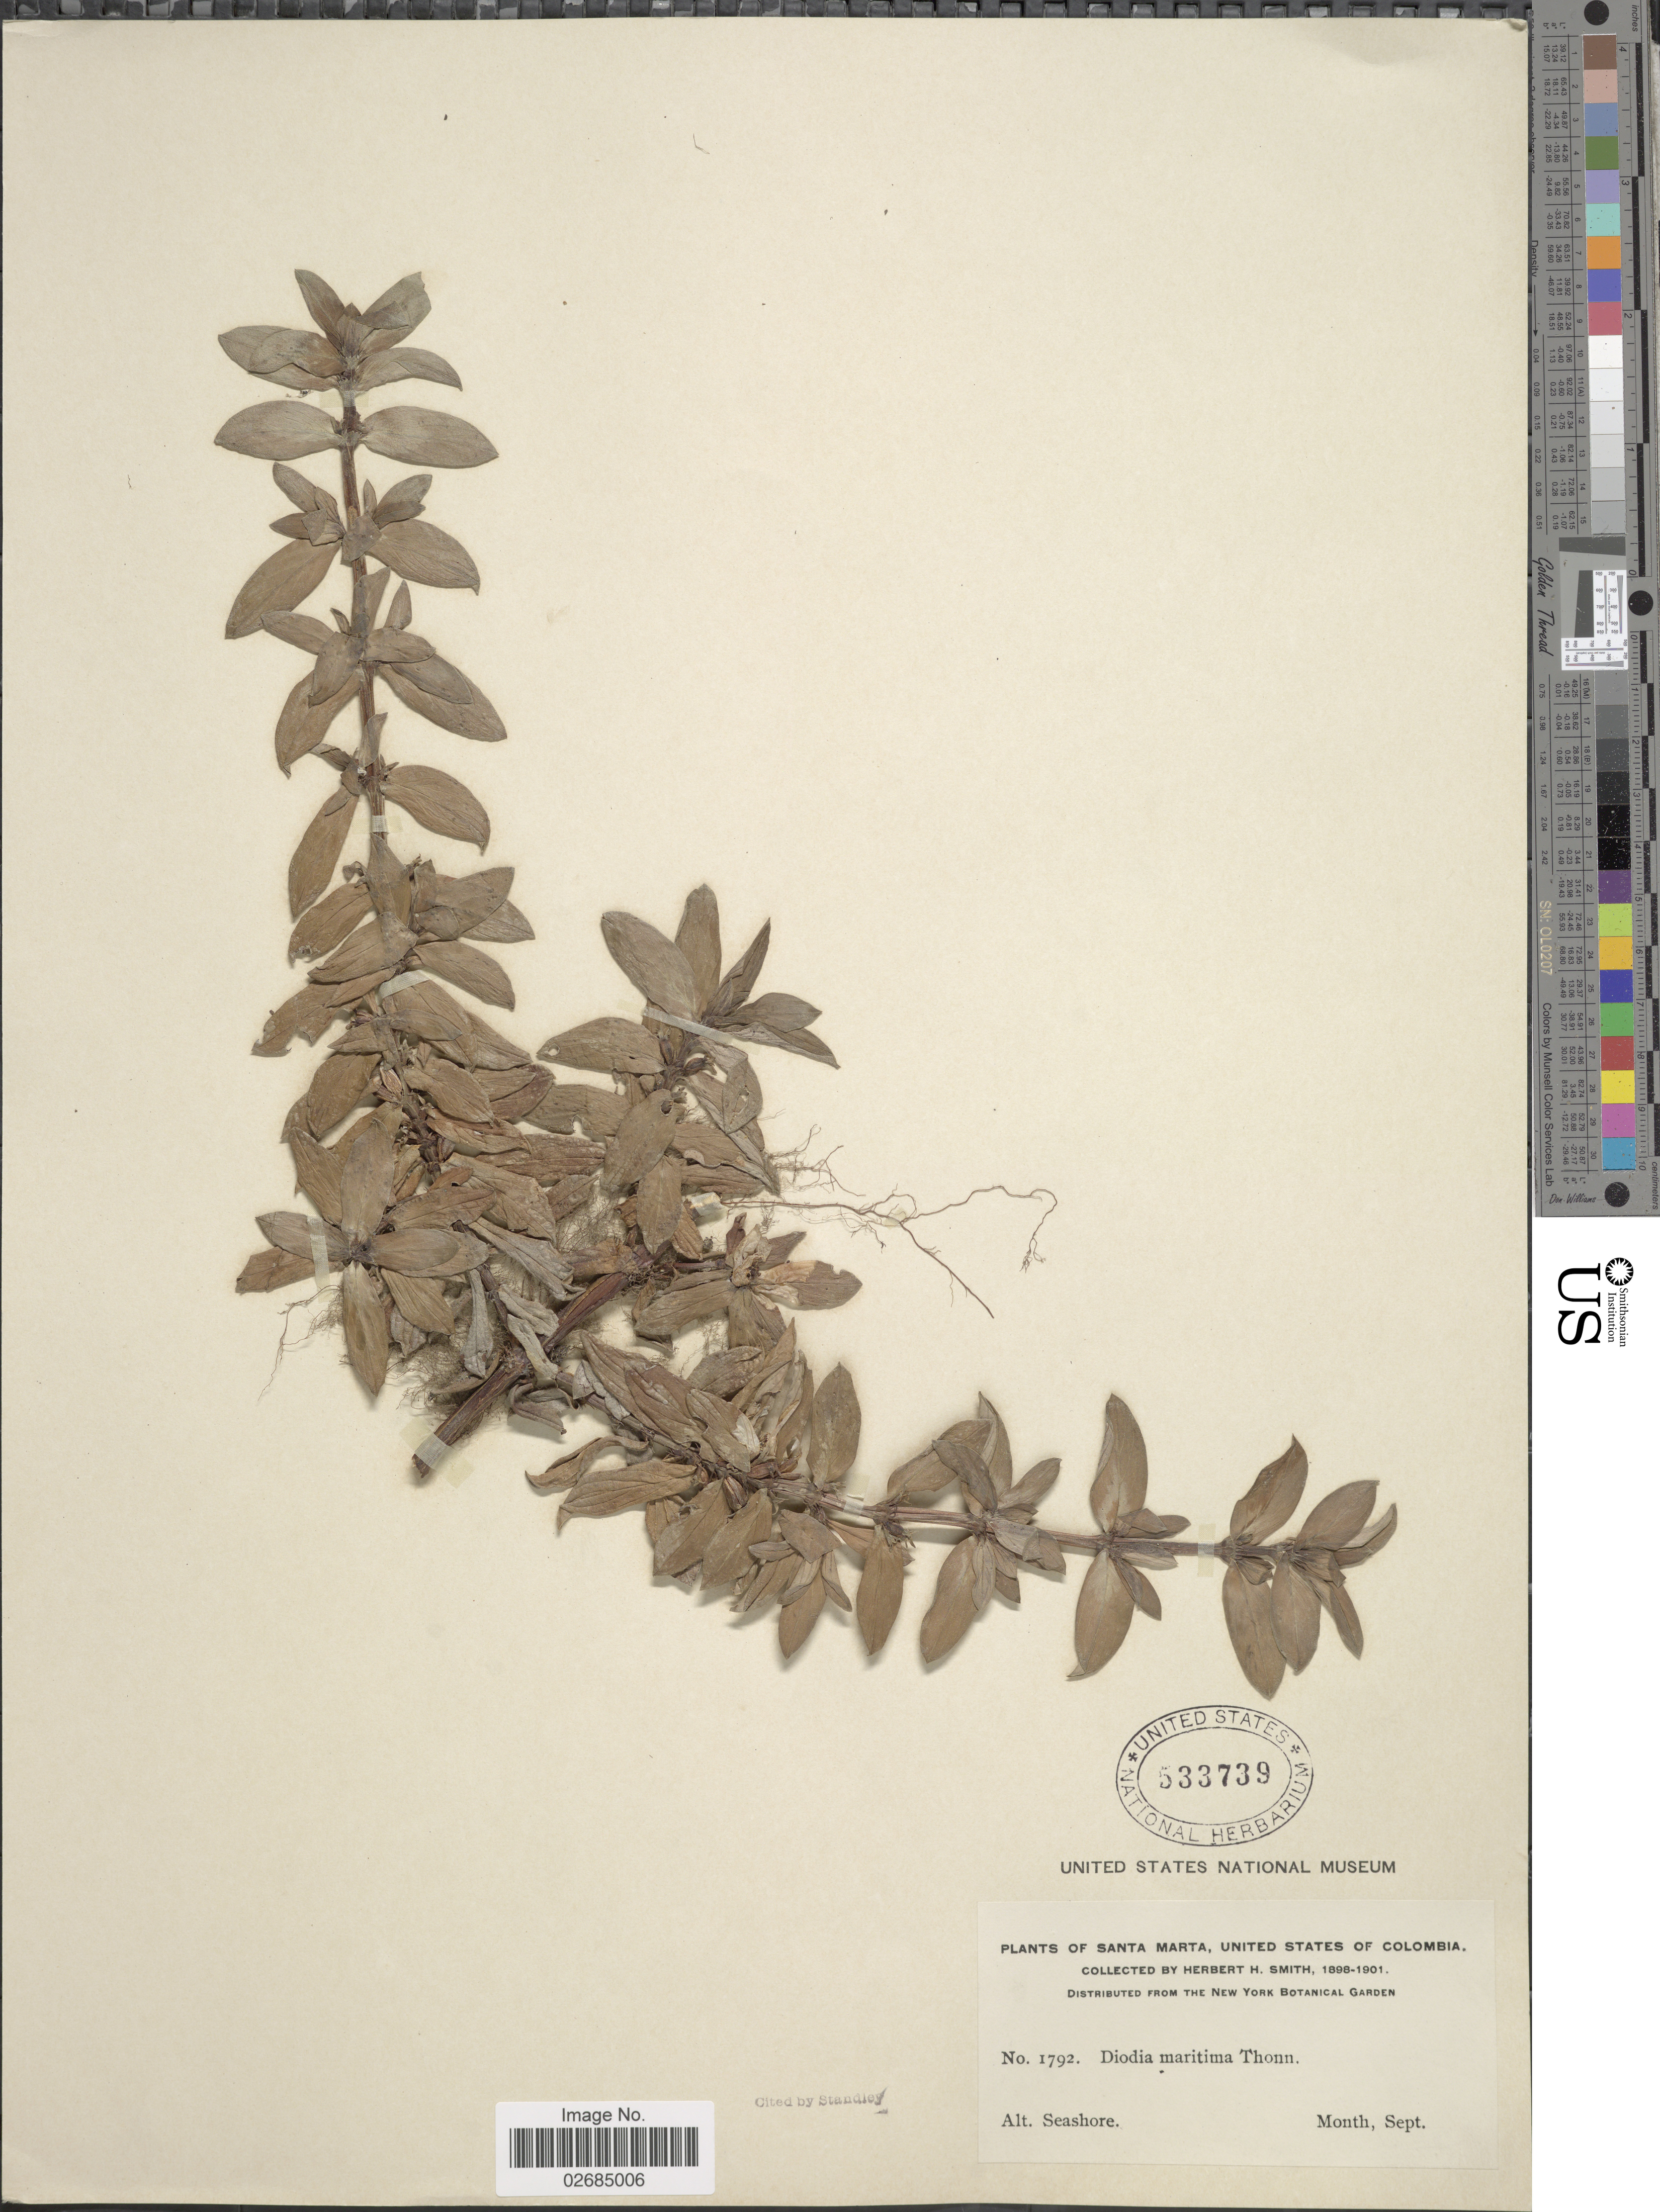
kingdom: Plantae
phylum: Tracheophyta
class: Magnoliopsida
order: Gentianales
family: Rubiaceae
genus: Diodia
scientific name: Diodia maritima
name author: Thonn.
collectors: Herbert H. Smith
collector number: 1792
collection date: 1898-09/1901-09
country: Colombia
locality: Santa Marta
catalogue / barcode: US 533739